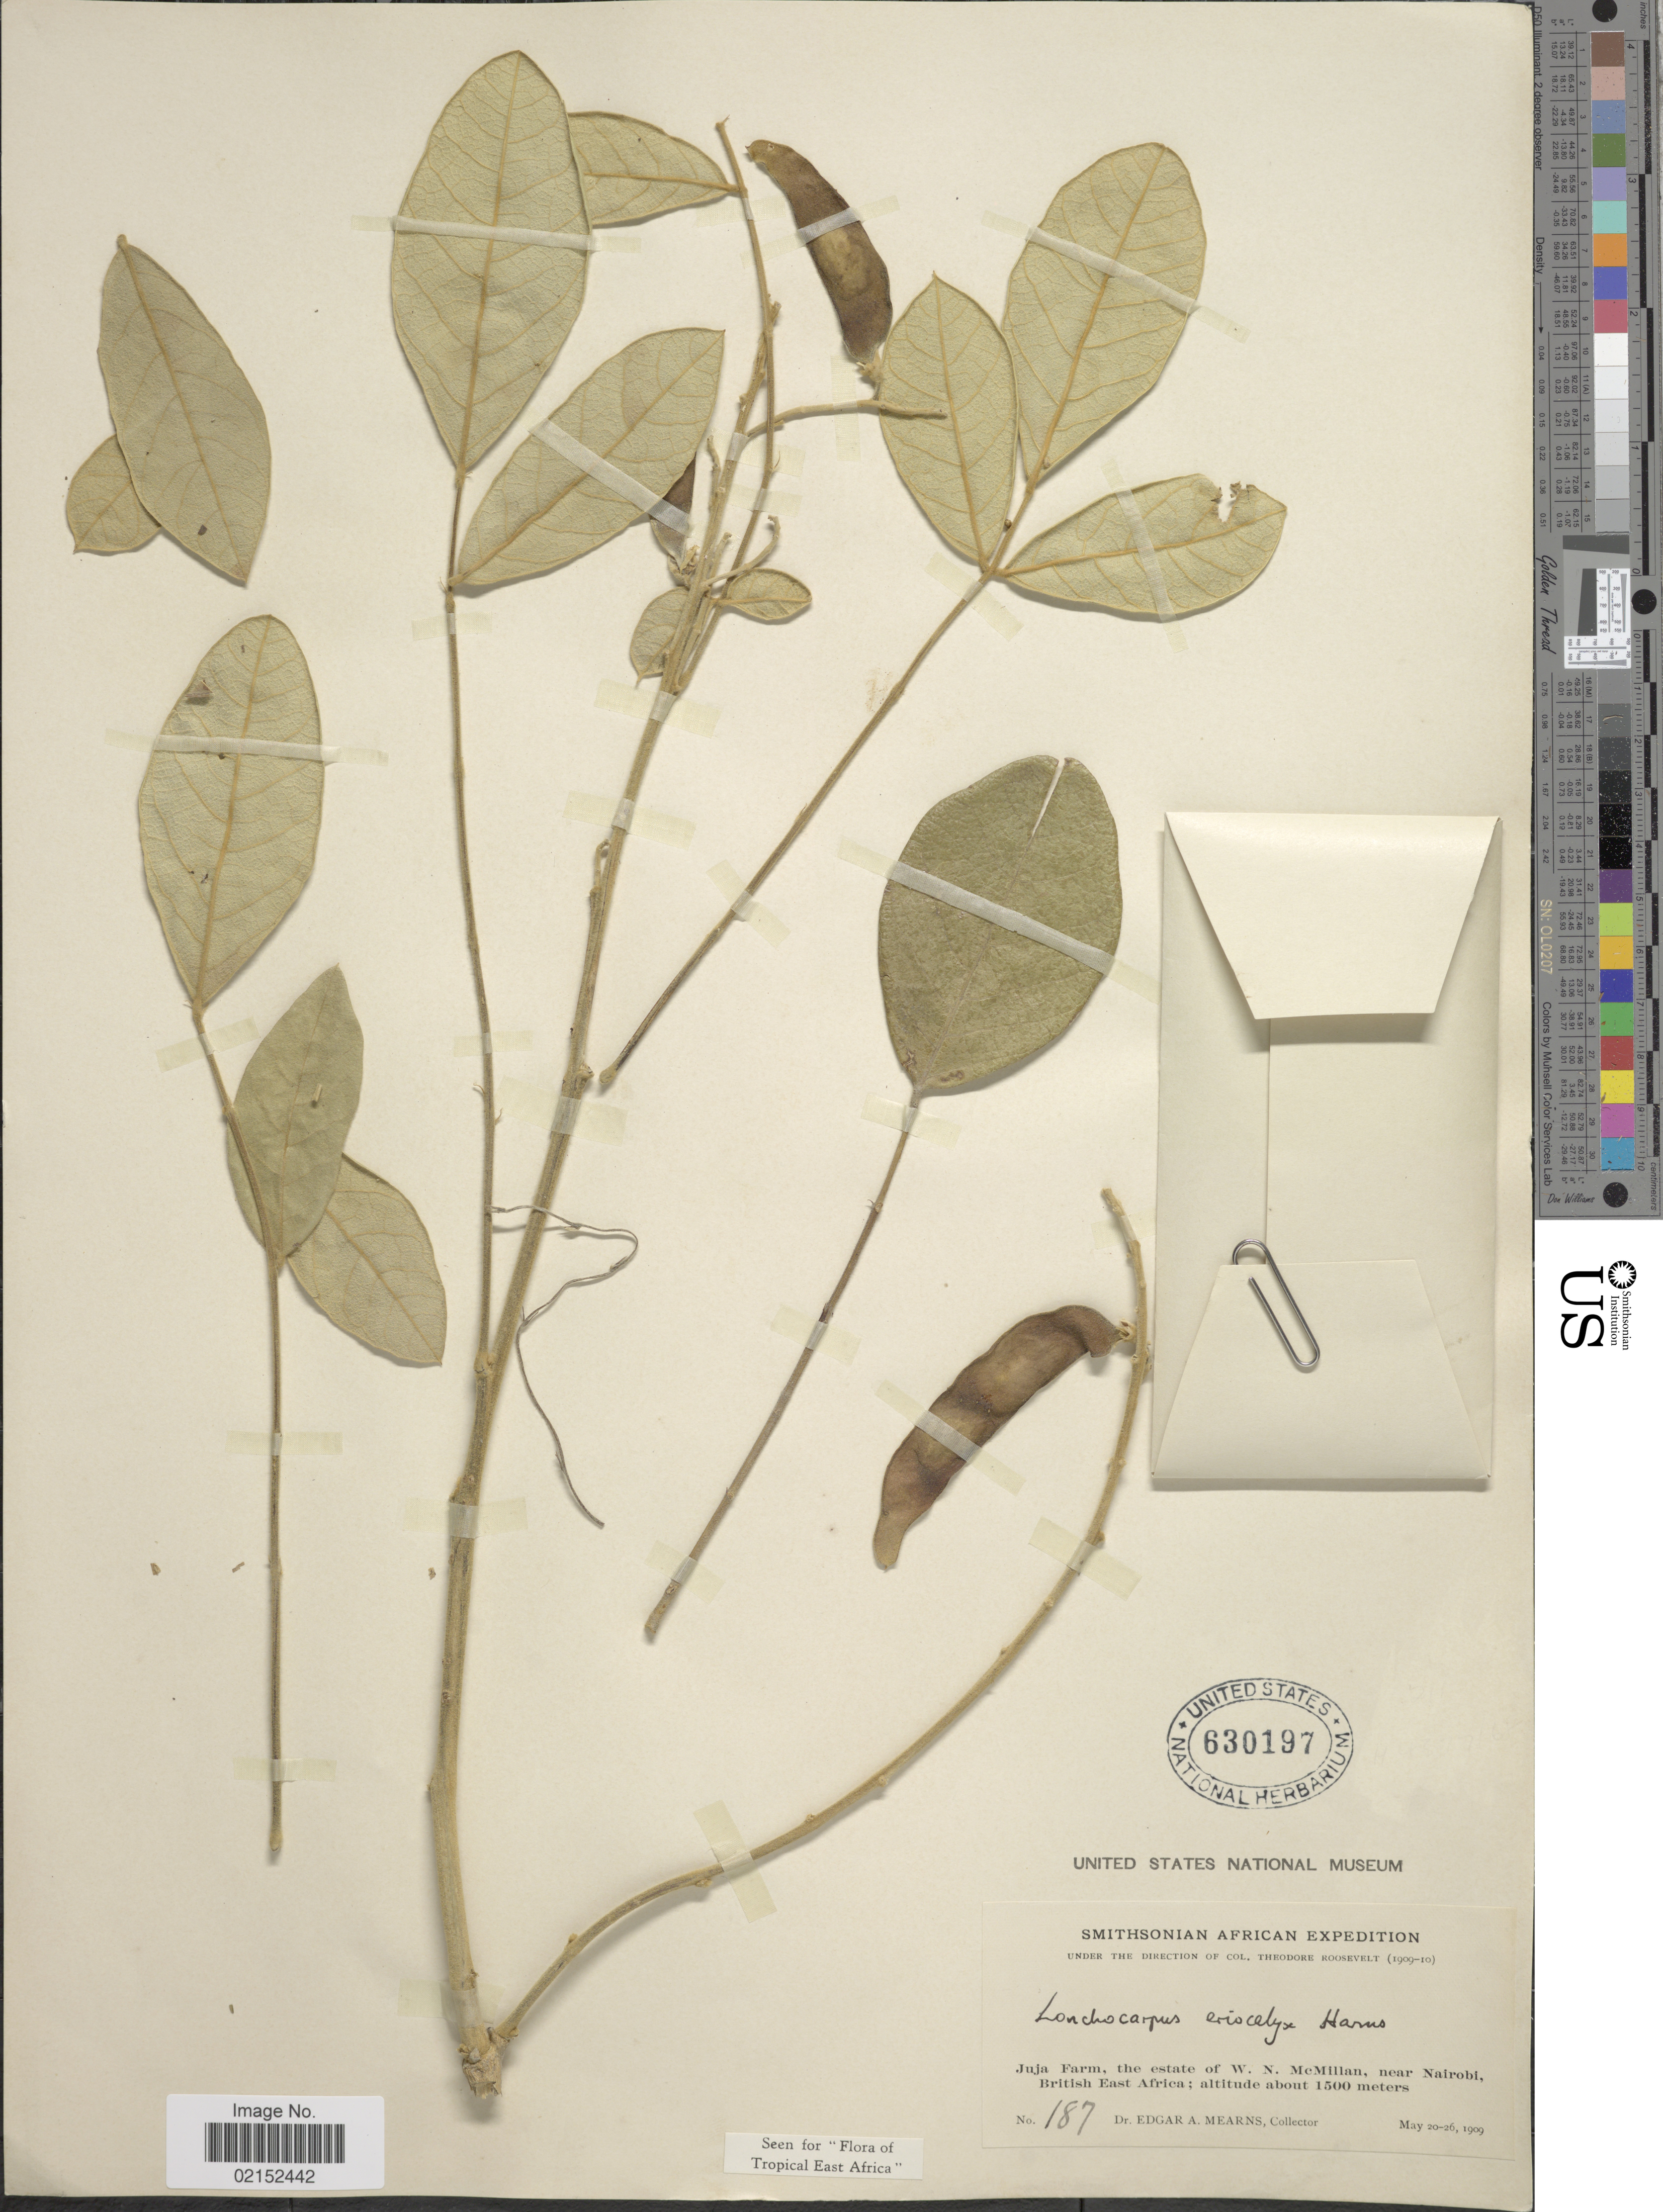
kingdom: Plantae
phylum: Tracheophyta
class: Magnoliopsida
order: Fabales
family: Fabaceae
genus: Lonchocarpus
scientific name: Lonchocarpus eriocalyx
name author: Harms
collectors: E. A. Mearns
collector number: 187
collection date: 1909-05-20/1909-05-26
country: Kenya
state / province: Nairobi Area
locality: Juja Farm, the estate of W.N. McMillan, near Nairobi, British East Africa.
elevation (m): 1500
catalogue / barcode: US 630197